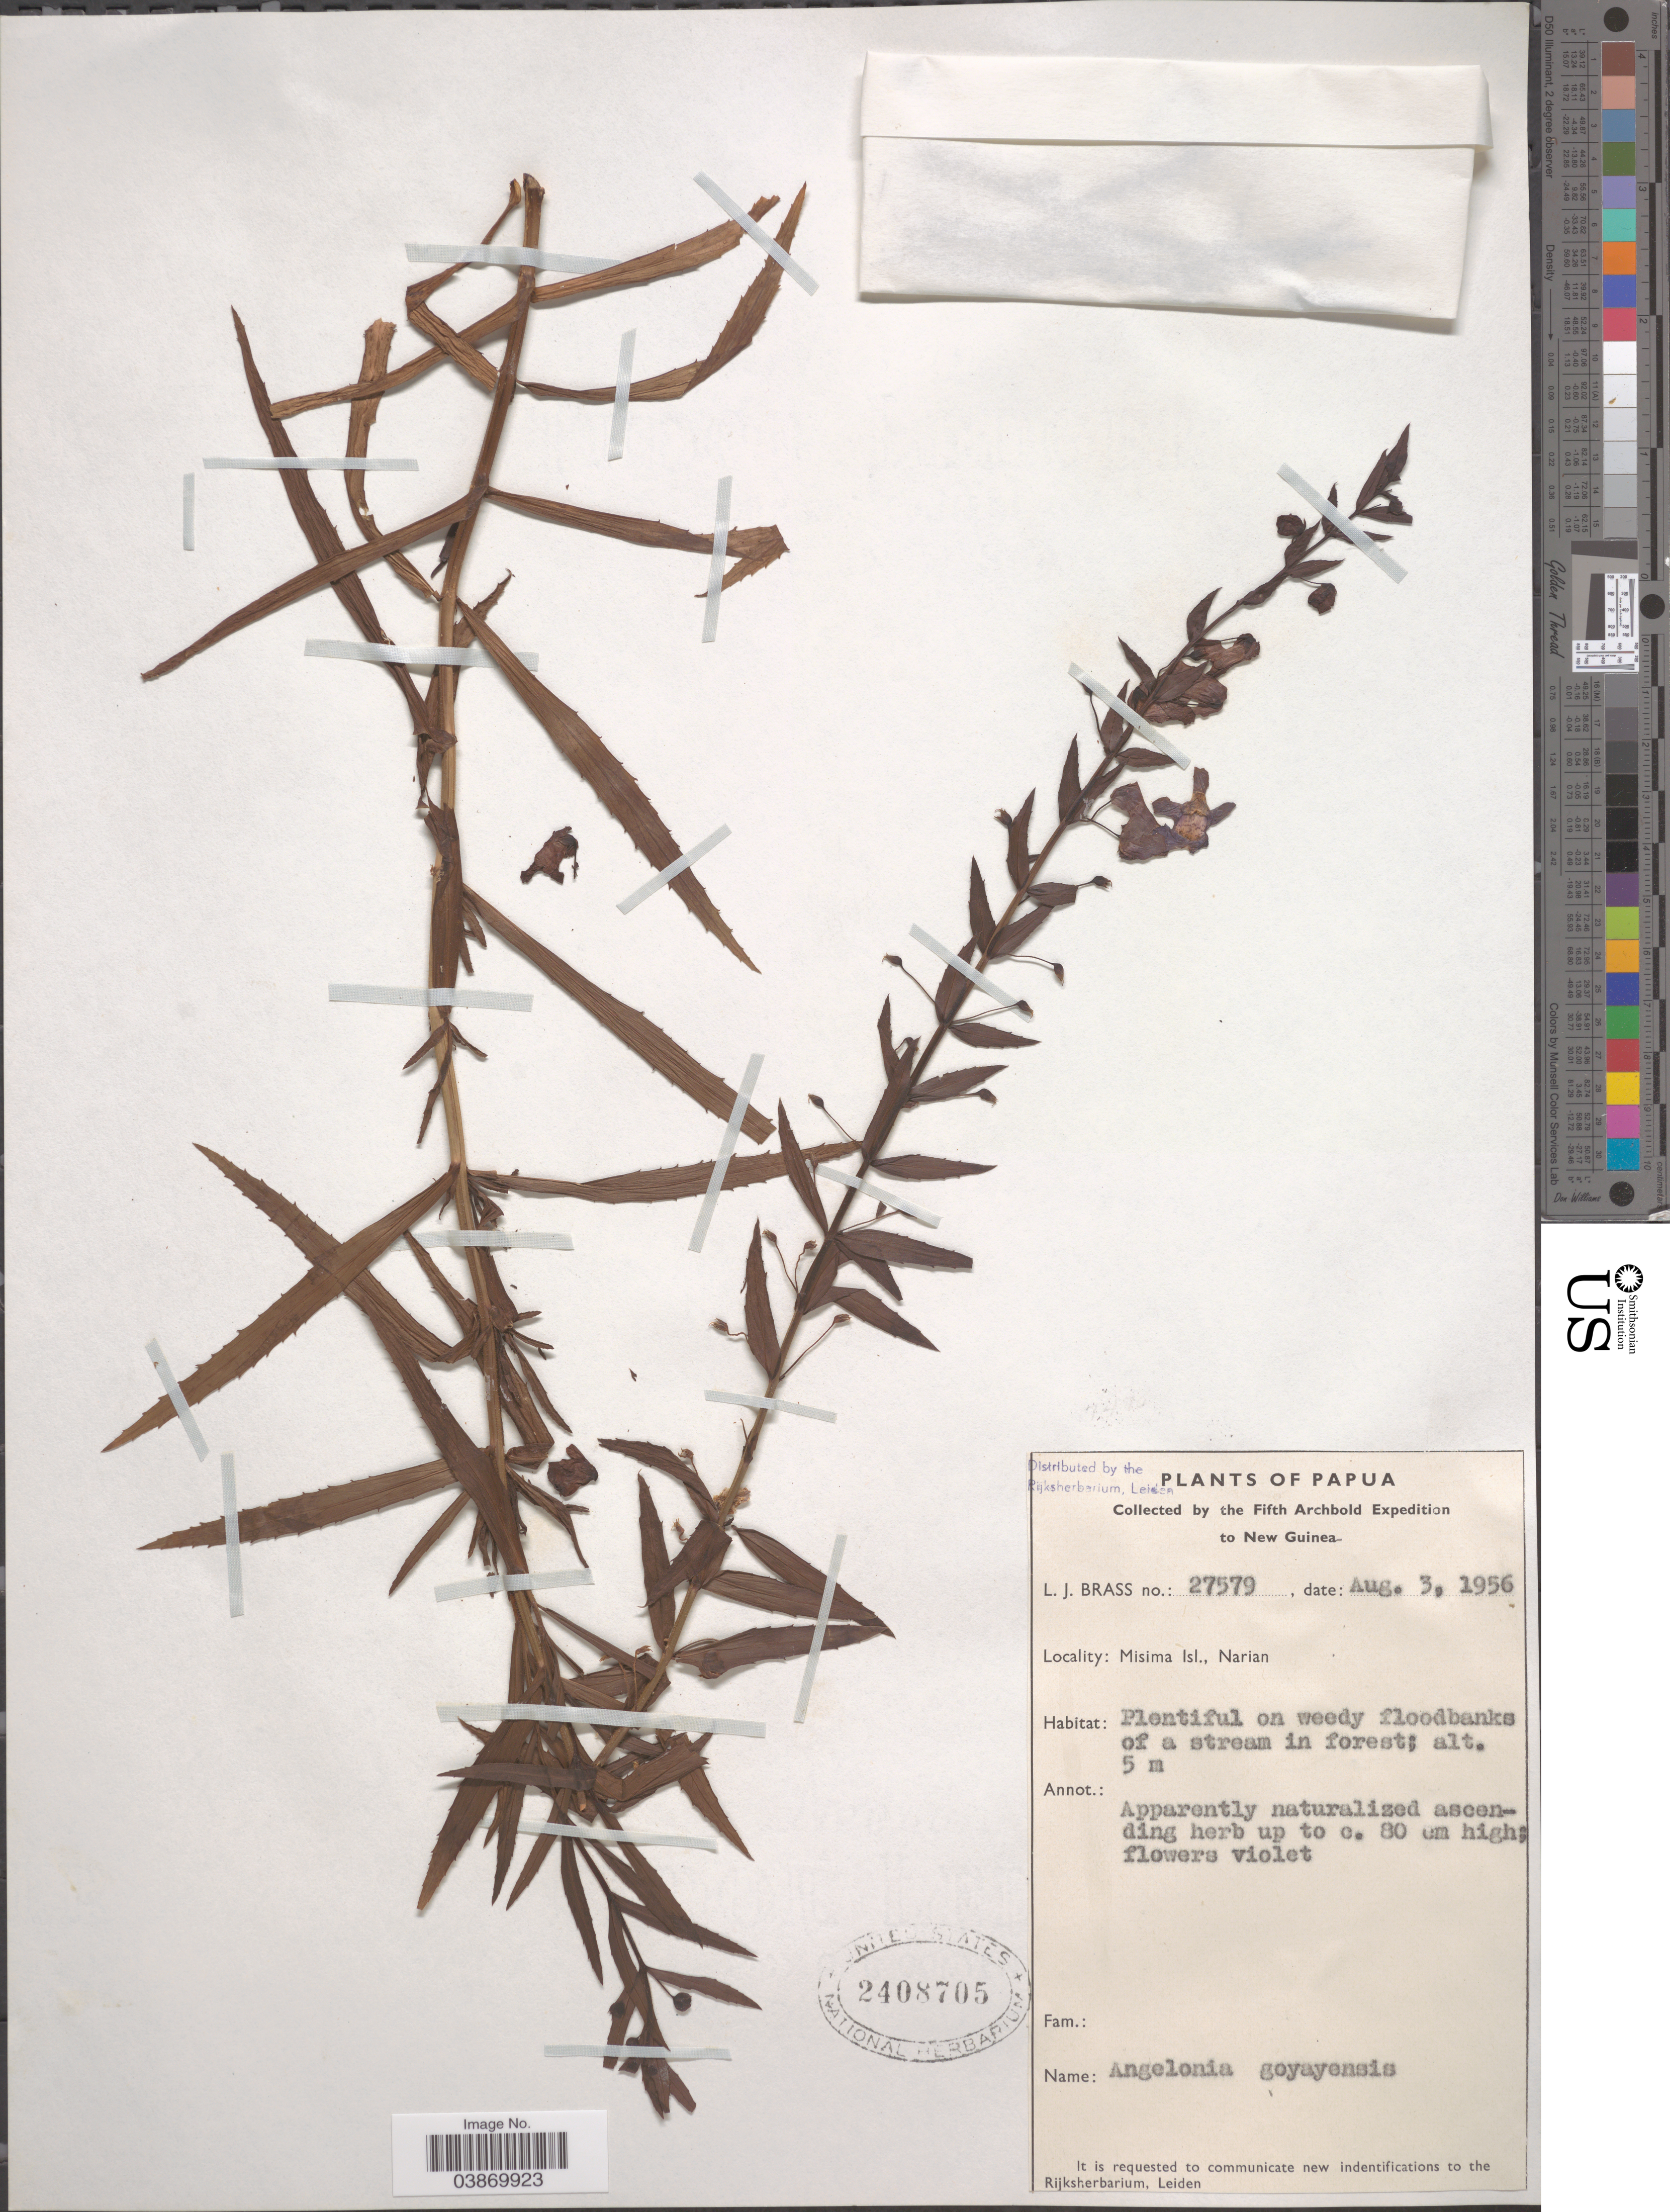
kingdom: Plantae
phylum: Tracheophyta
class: Magnoliopsida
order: Lamiales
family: Plantaginaceae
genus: Angelonia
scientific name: Angelonia goyazensis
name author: Benth.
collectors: L. J. Brass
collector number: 27579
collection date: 1956-08-03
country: Papua New Guinea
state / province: Milne Bay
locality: New Guinea. Misima Isl., Narian.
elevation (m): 5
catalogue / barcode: US 2408705